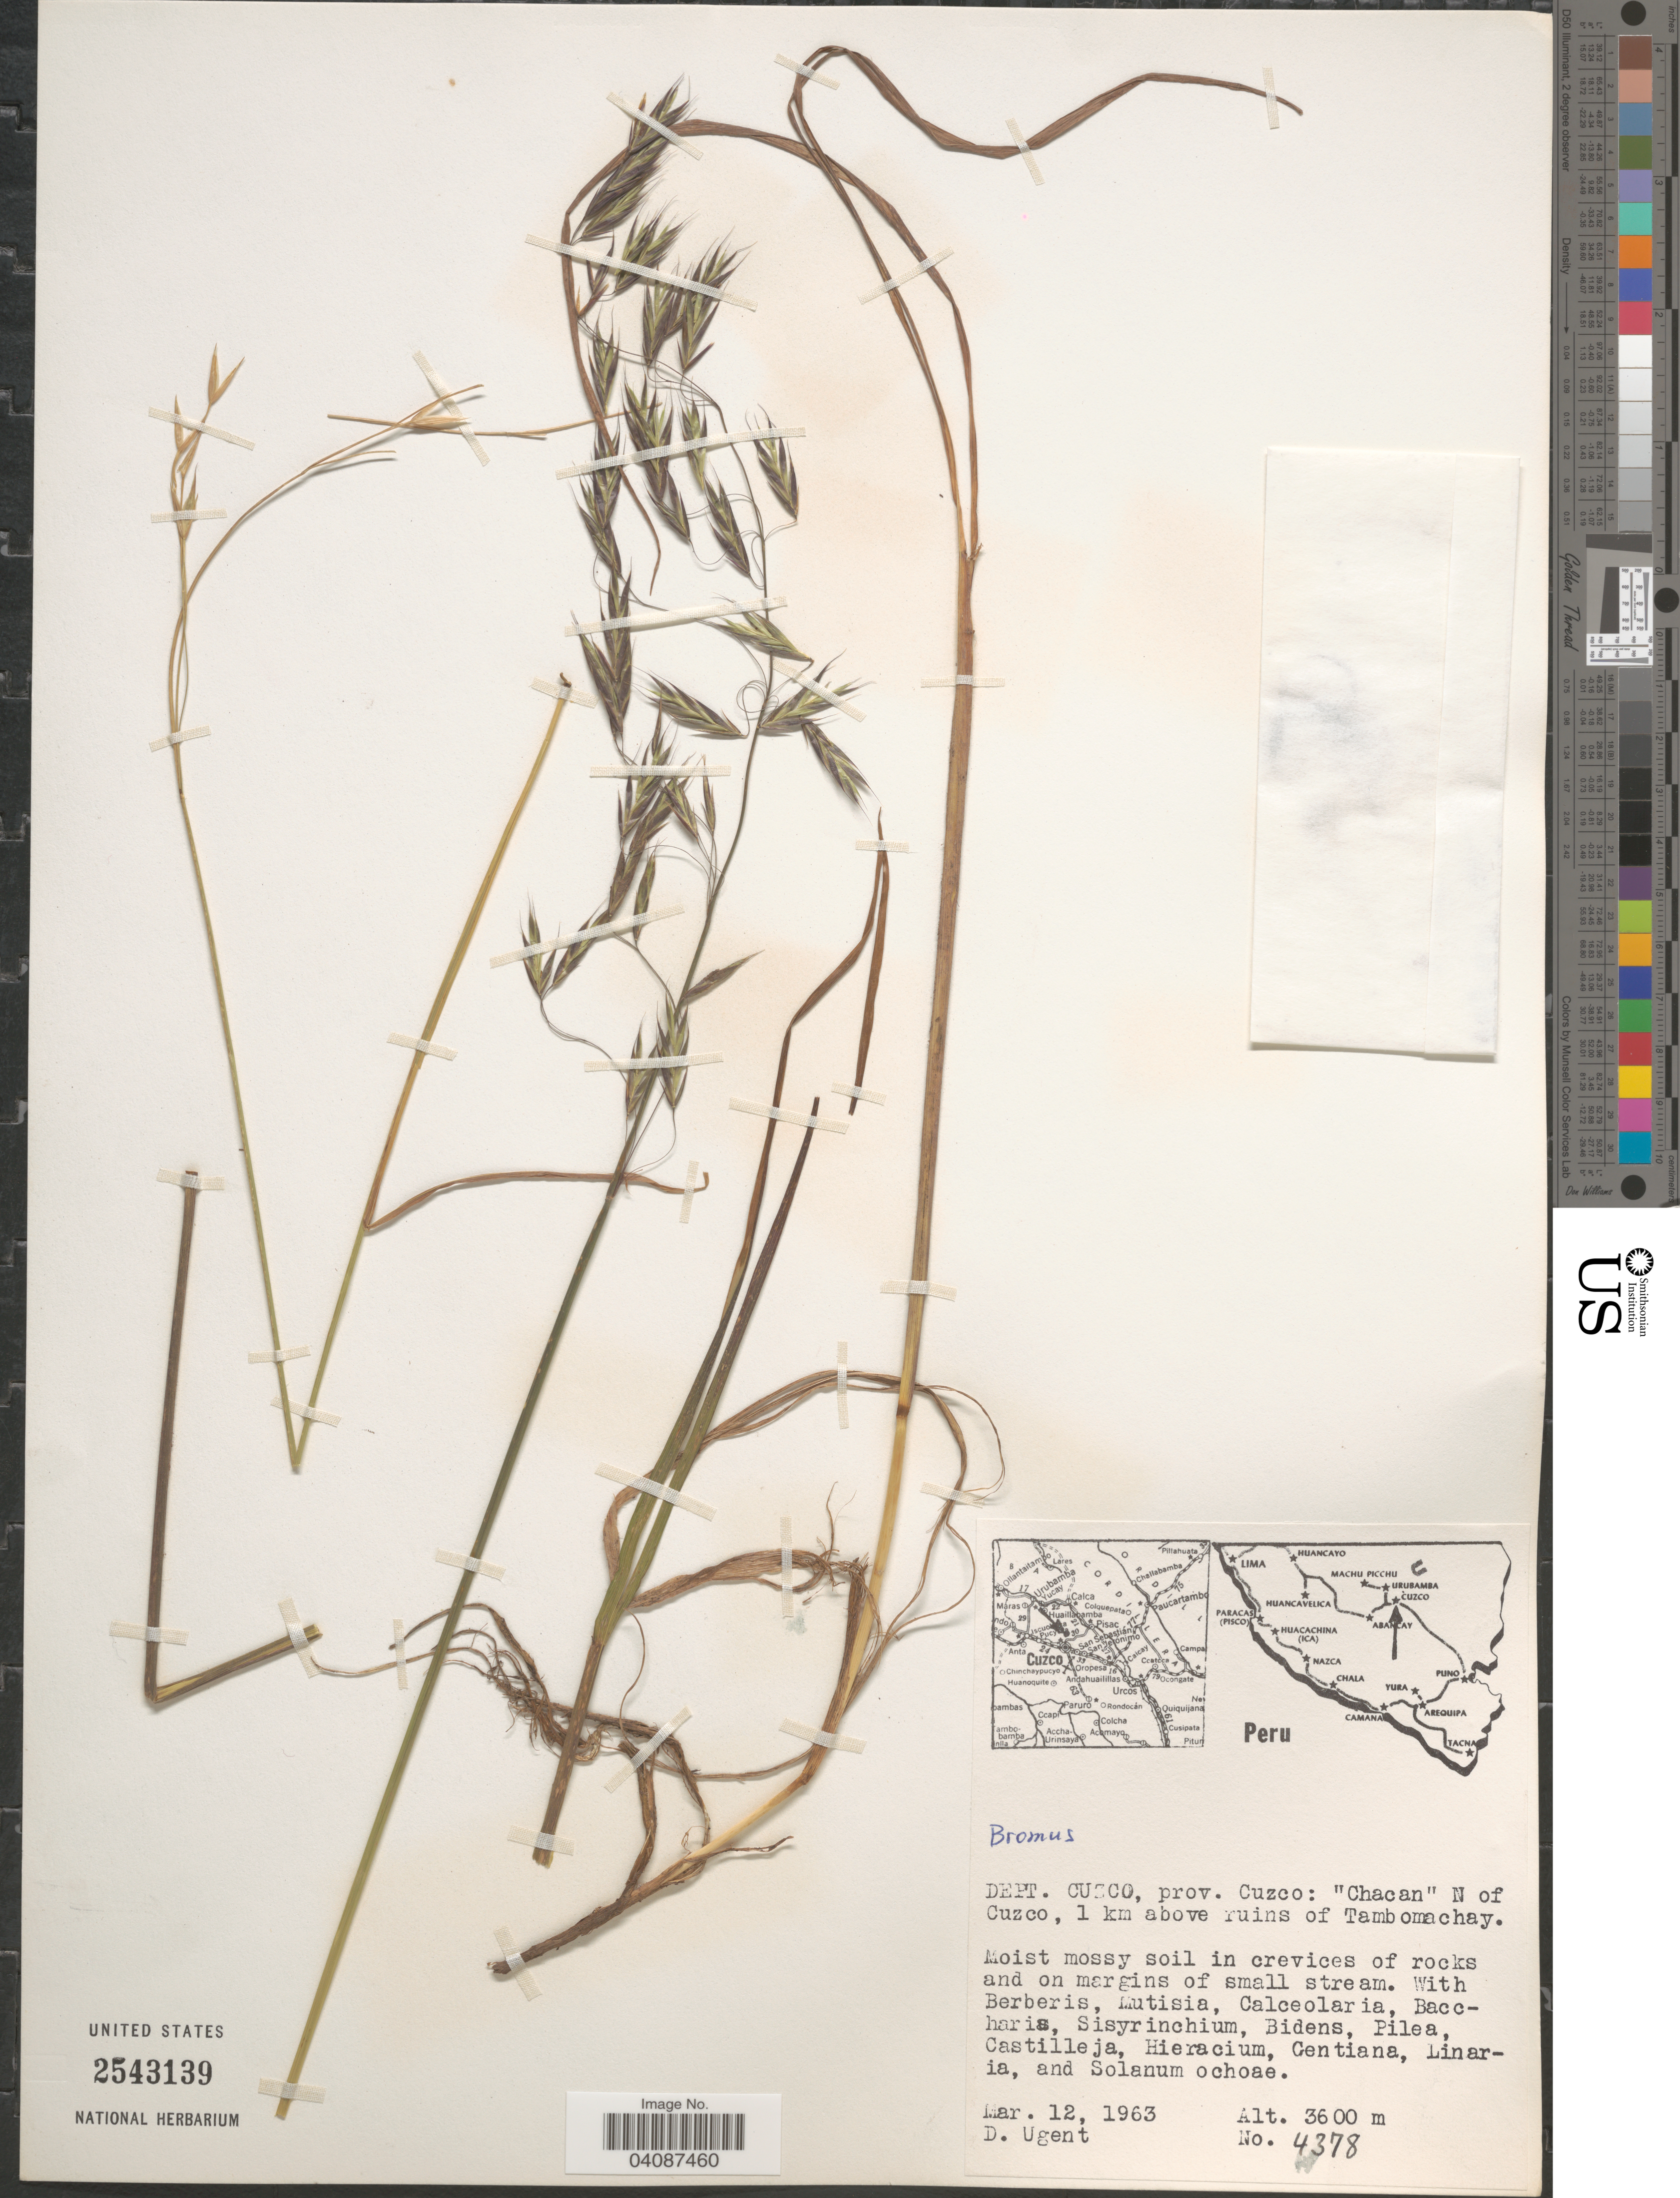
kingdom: Plantae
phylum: Tracheophyta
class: Liliopsida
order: Poales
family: Poaceae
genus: Bromus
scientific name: Bromus sp.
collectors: D. Ugent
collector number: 4378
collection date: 1963-03-12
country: Peru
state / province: Cusco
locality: Dept. Cuzco, prov. Cuzco: "Chacan" N of Cuzco,1 km above ruins of Tambomachay.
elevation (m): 3600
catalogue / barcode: US 2543139